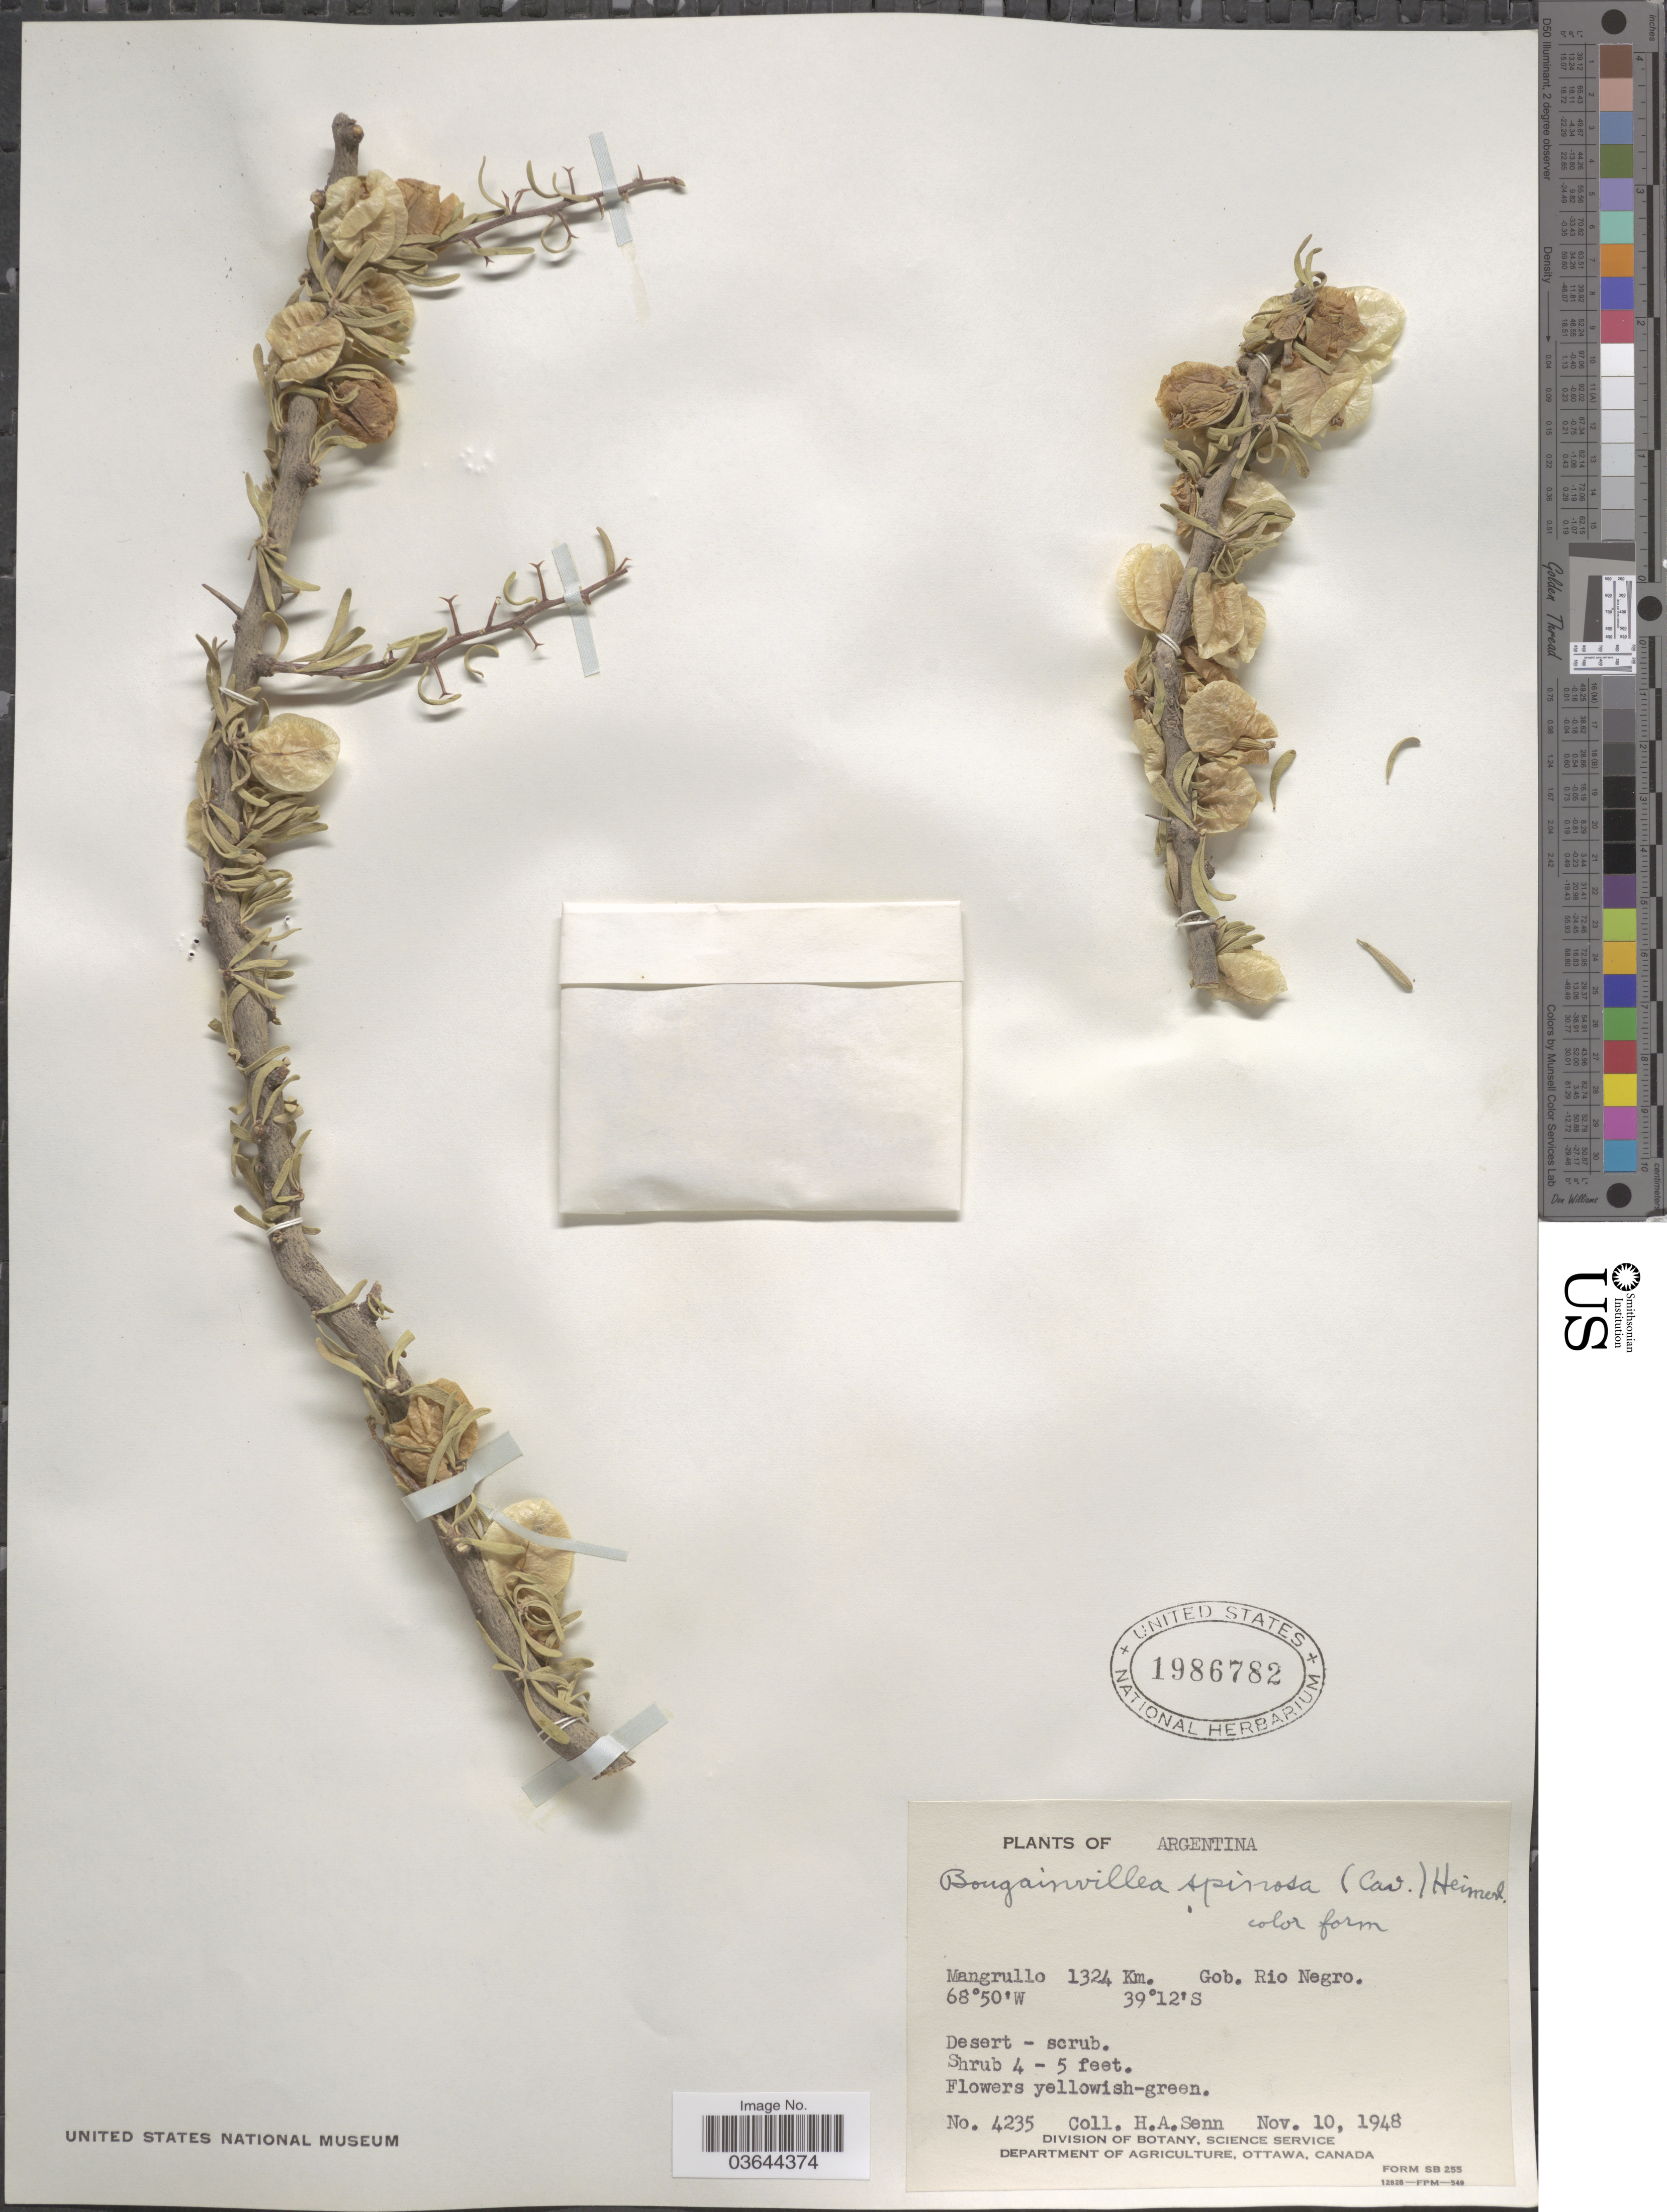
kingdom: Plantae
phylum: Tracheophyta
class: Magnoliopsida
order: Caryophyllales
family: Nyctaginaceae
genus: Bougainvillea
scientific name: Bougainvillea spinosa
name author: (Cav.) Heimerl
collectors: H. Senn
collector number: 4235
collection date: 1948-11-10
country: Argentina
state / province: Rio Negro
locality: Mangrullo 1324 Km. Gob. Rio Negro.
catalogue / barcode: US 1986782